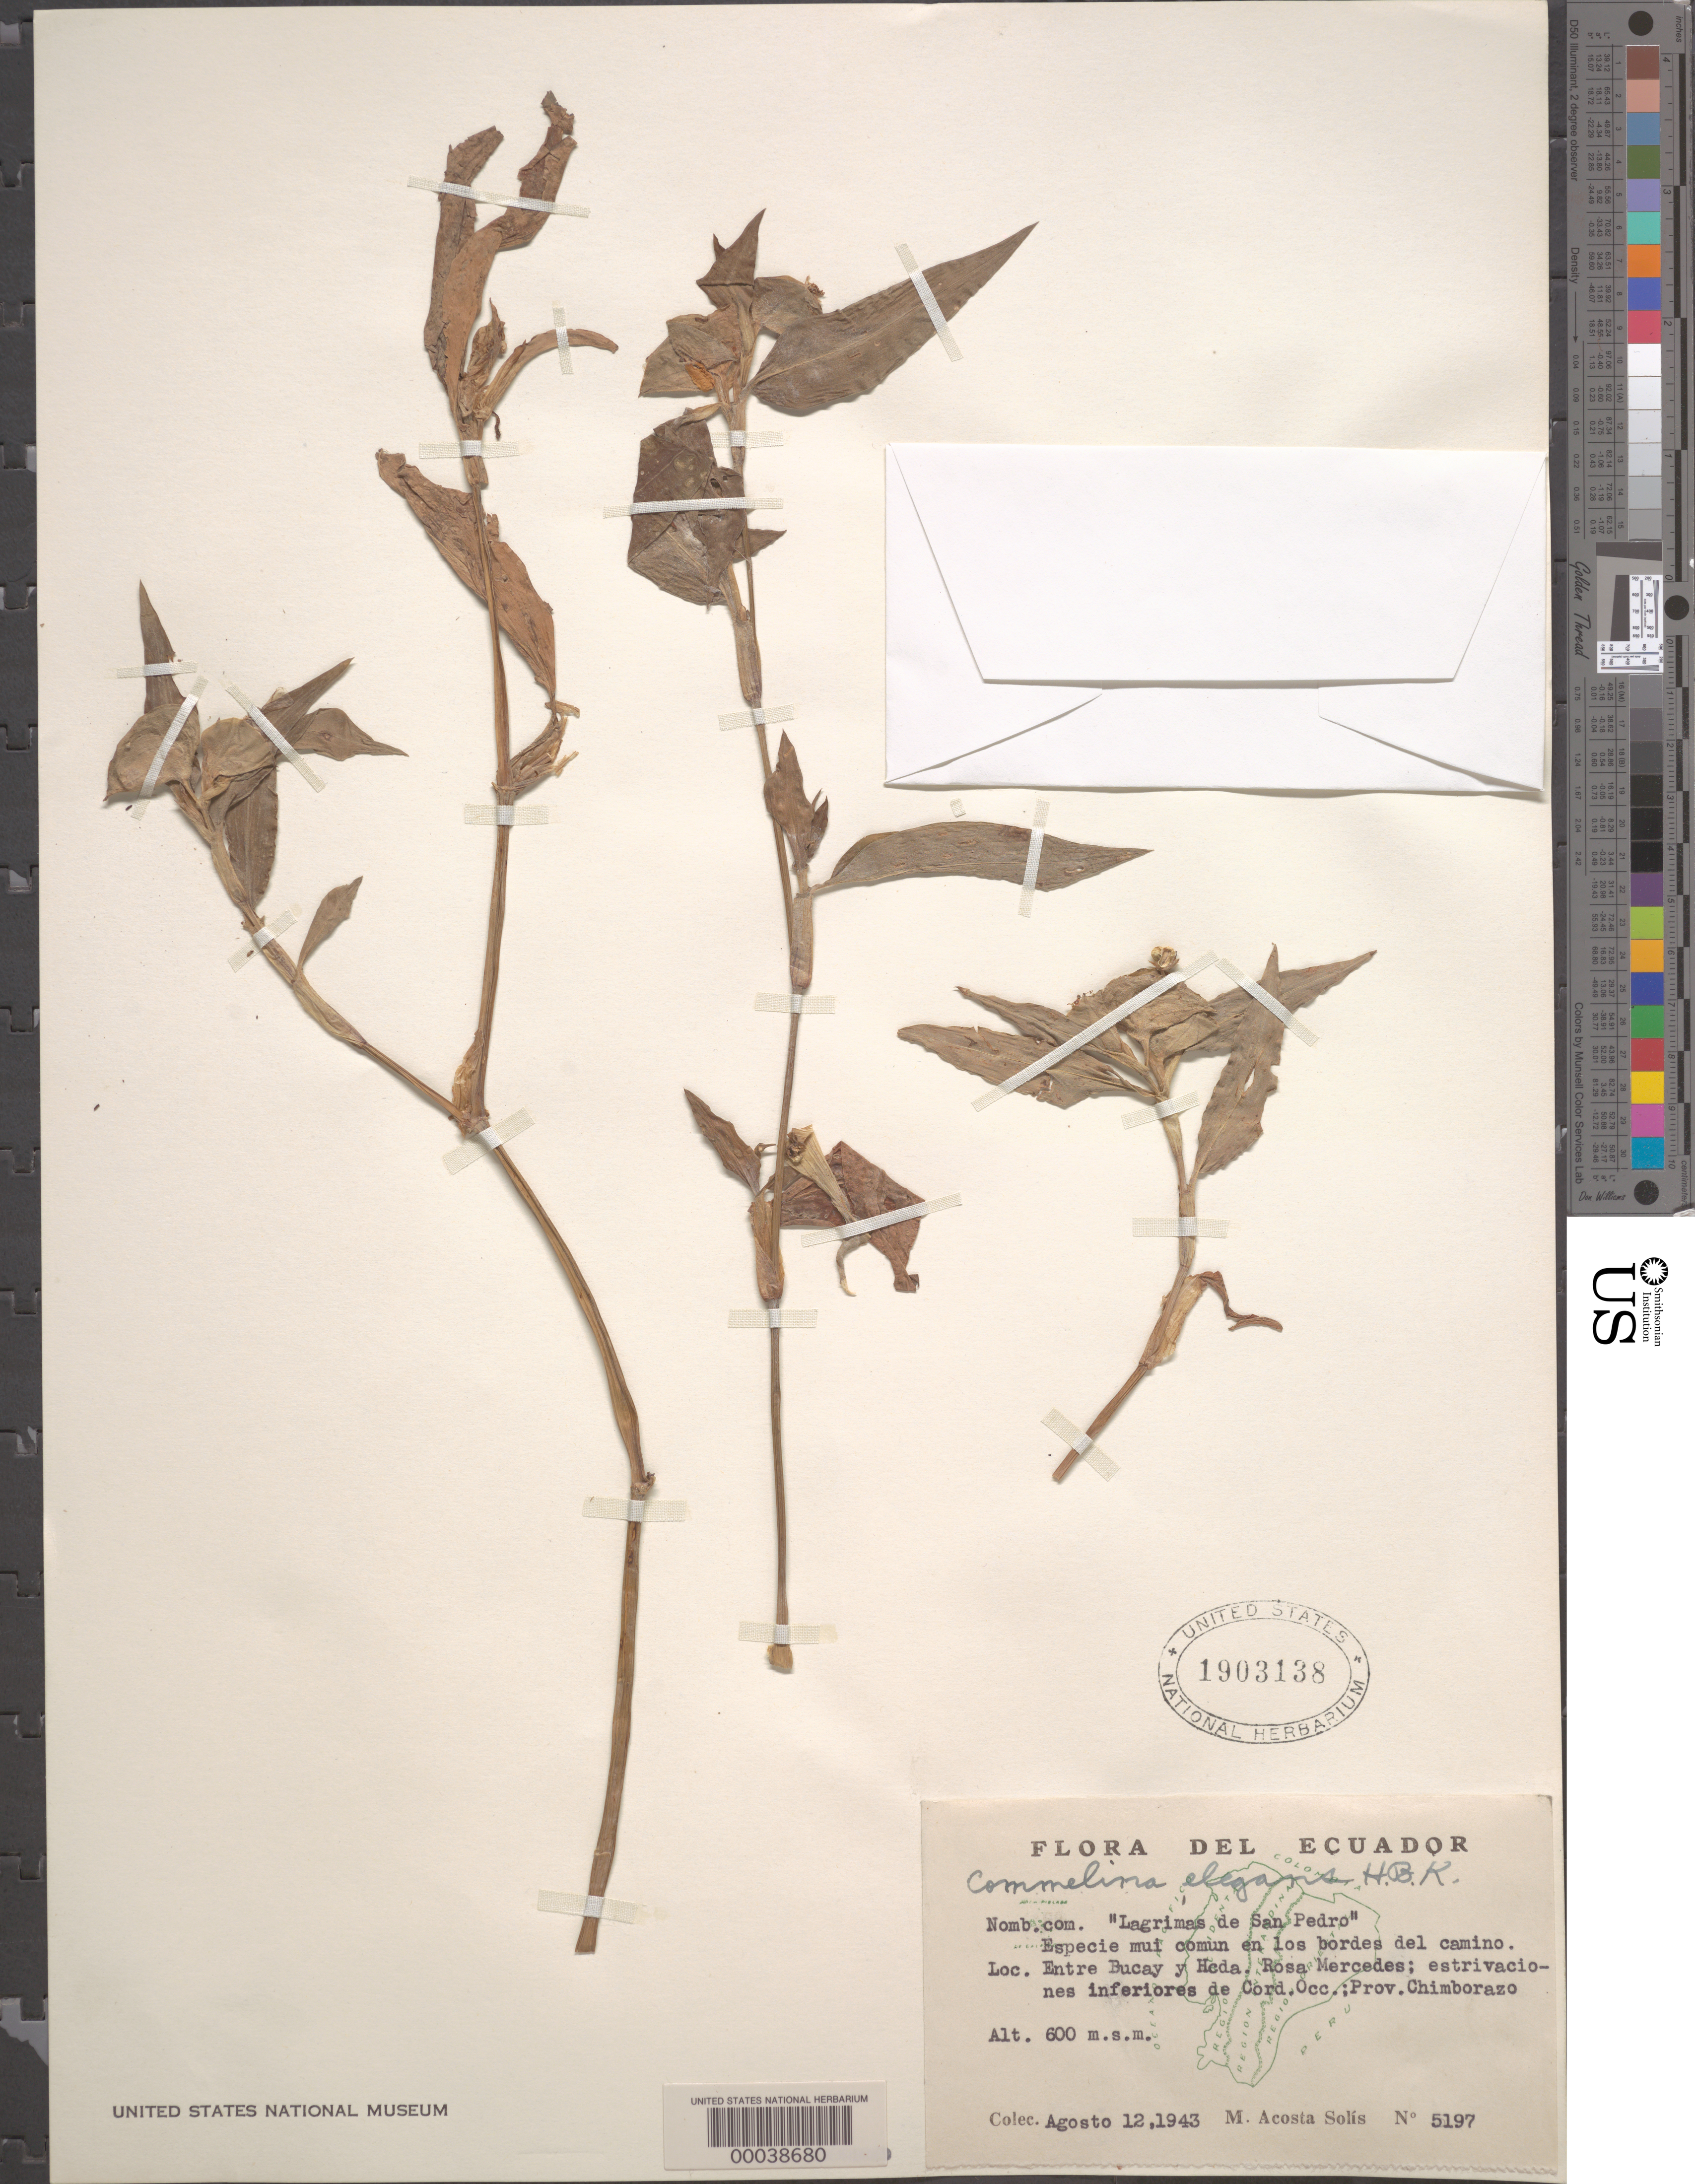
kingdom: Plantae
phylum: Tracheophyta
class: Liliopsida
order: Commelinales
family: Commelinaceae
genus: Commelina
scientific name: Commelina erecta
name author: L.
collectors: M. Acosta Solis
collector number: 5197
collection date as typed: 12 Aug 1943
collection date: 1943-08-12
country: Ecuador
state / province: Chimborazo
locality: Between Bucay and Heda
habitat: Roadside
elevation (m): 600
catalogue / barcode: US 1903138